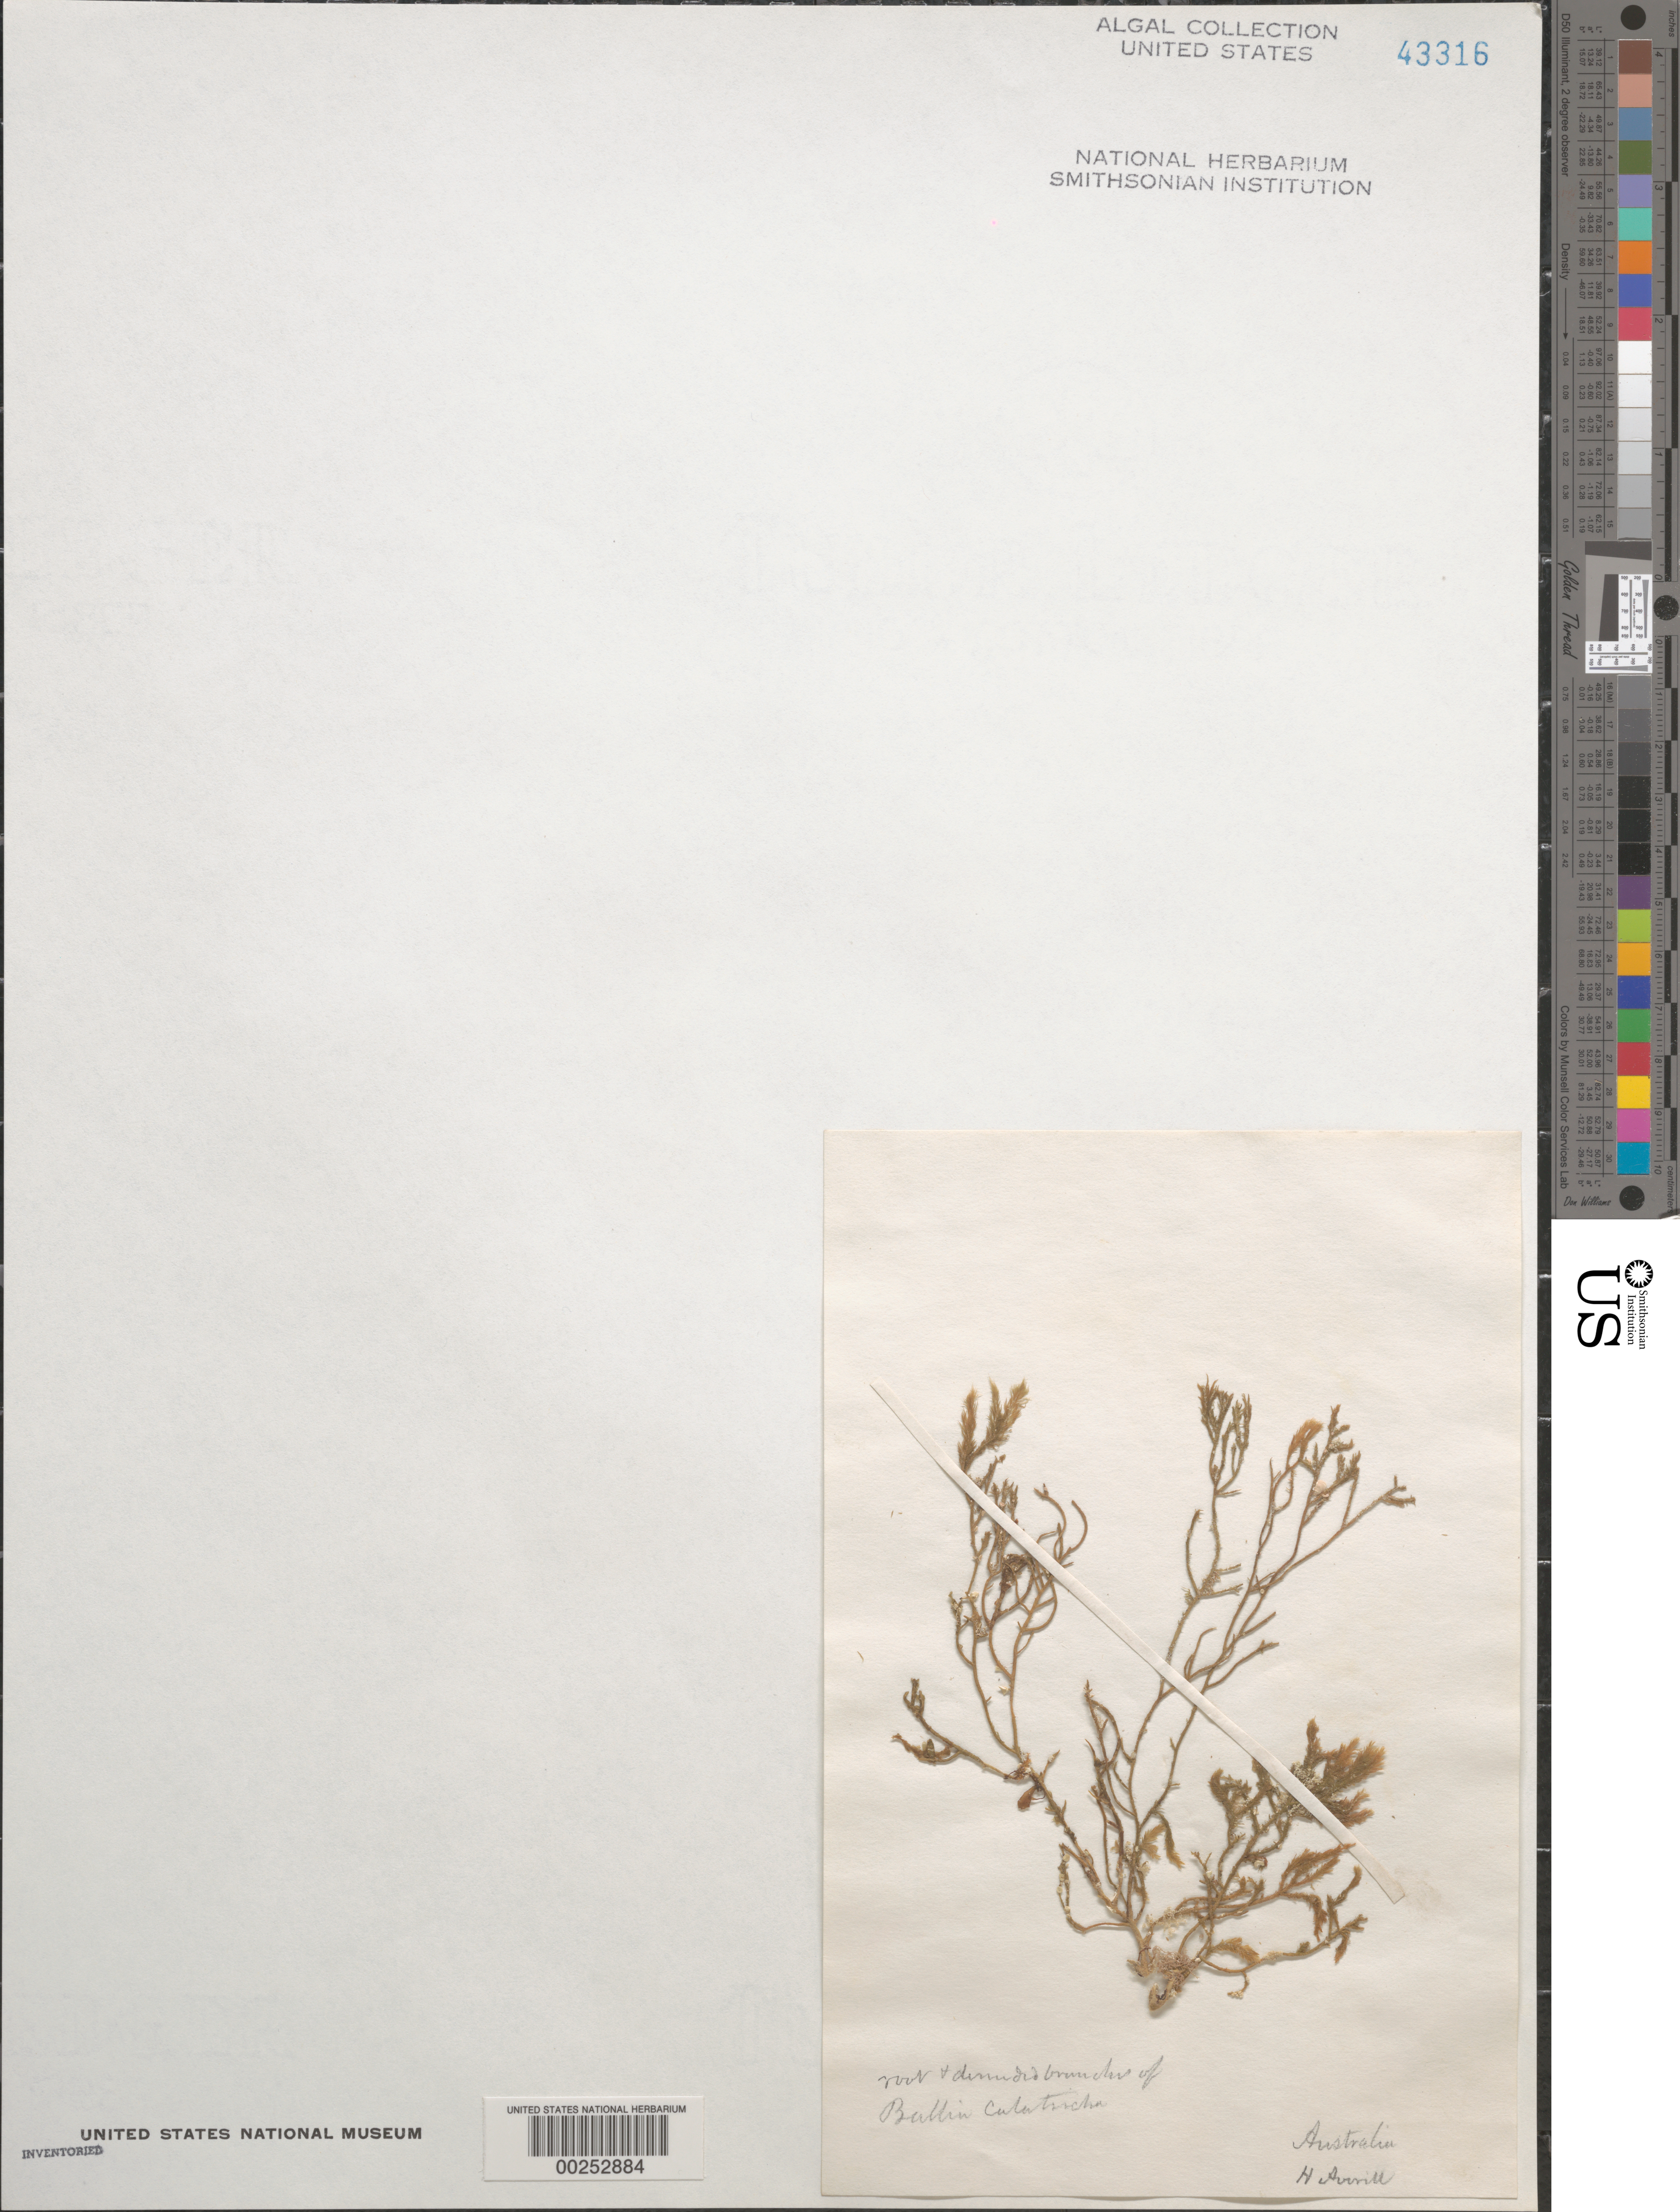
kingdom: Plantae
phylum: Rhodophyta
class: Florideophyceae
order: Balliales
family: Balliaceae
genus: Ballia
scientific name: Ballia callitricha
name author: (C. Agardh) Kützing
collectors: H. Averill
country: Australia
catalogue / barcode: US 43316